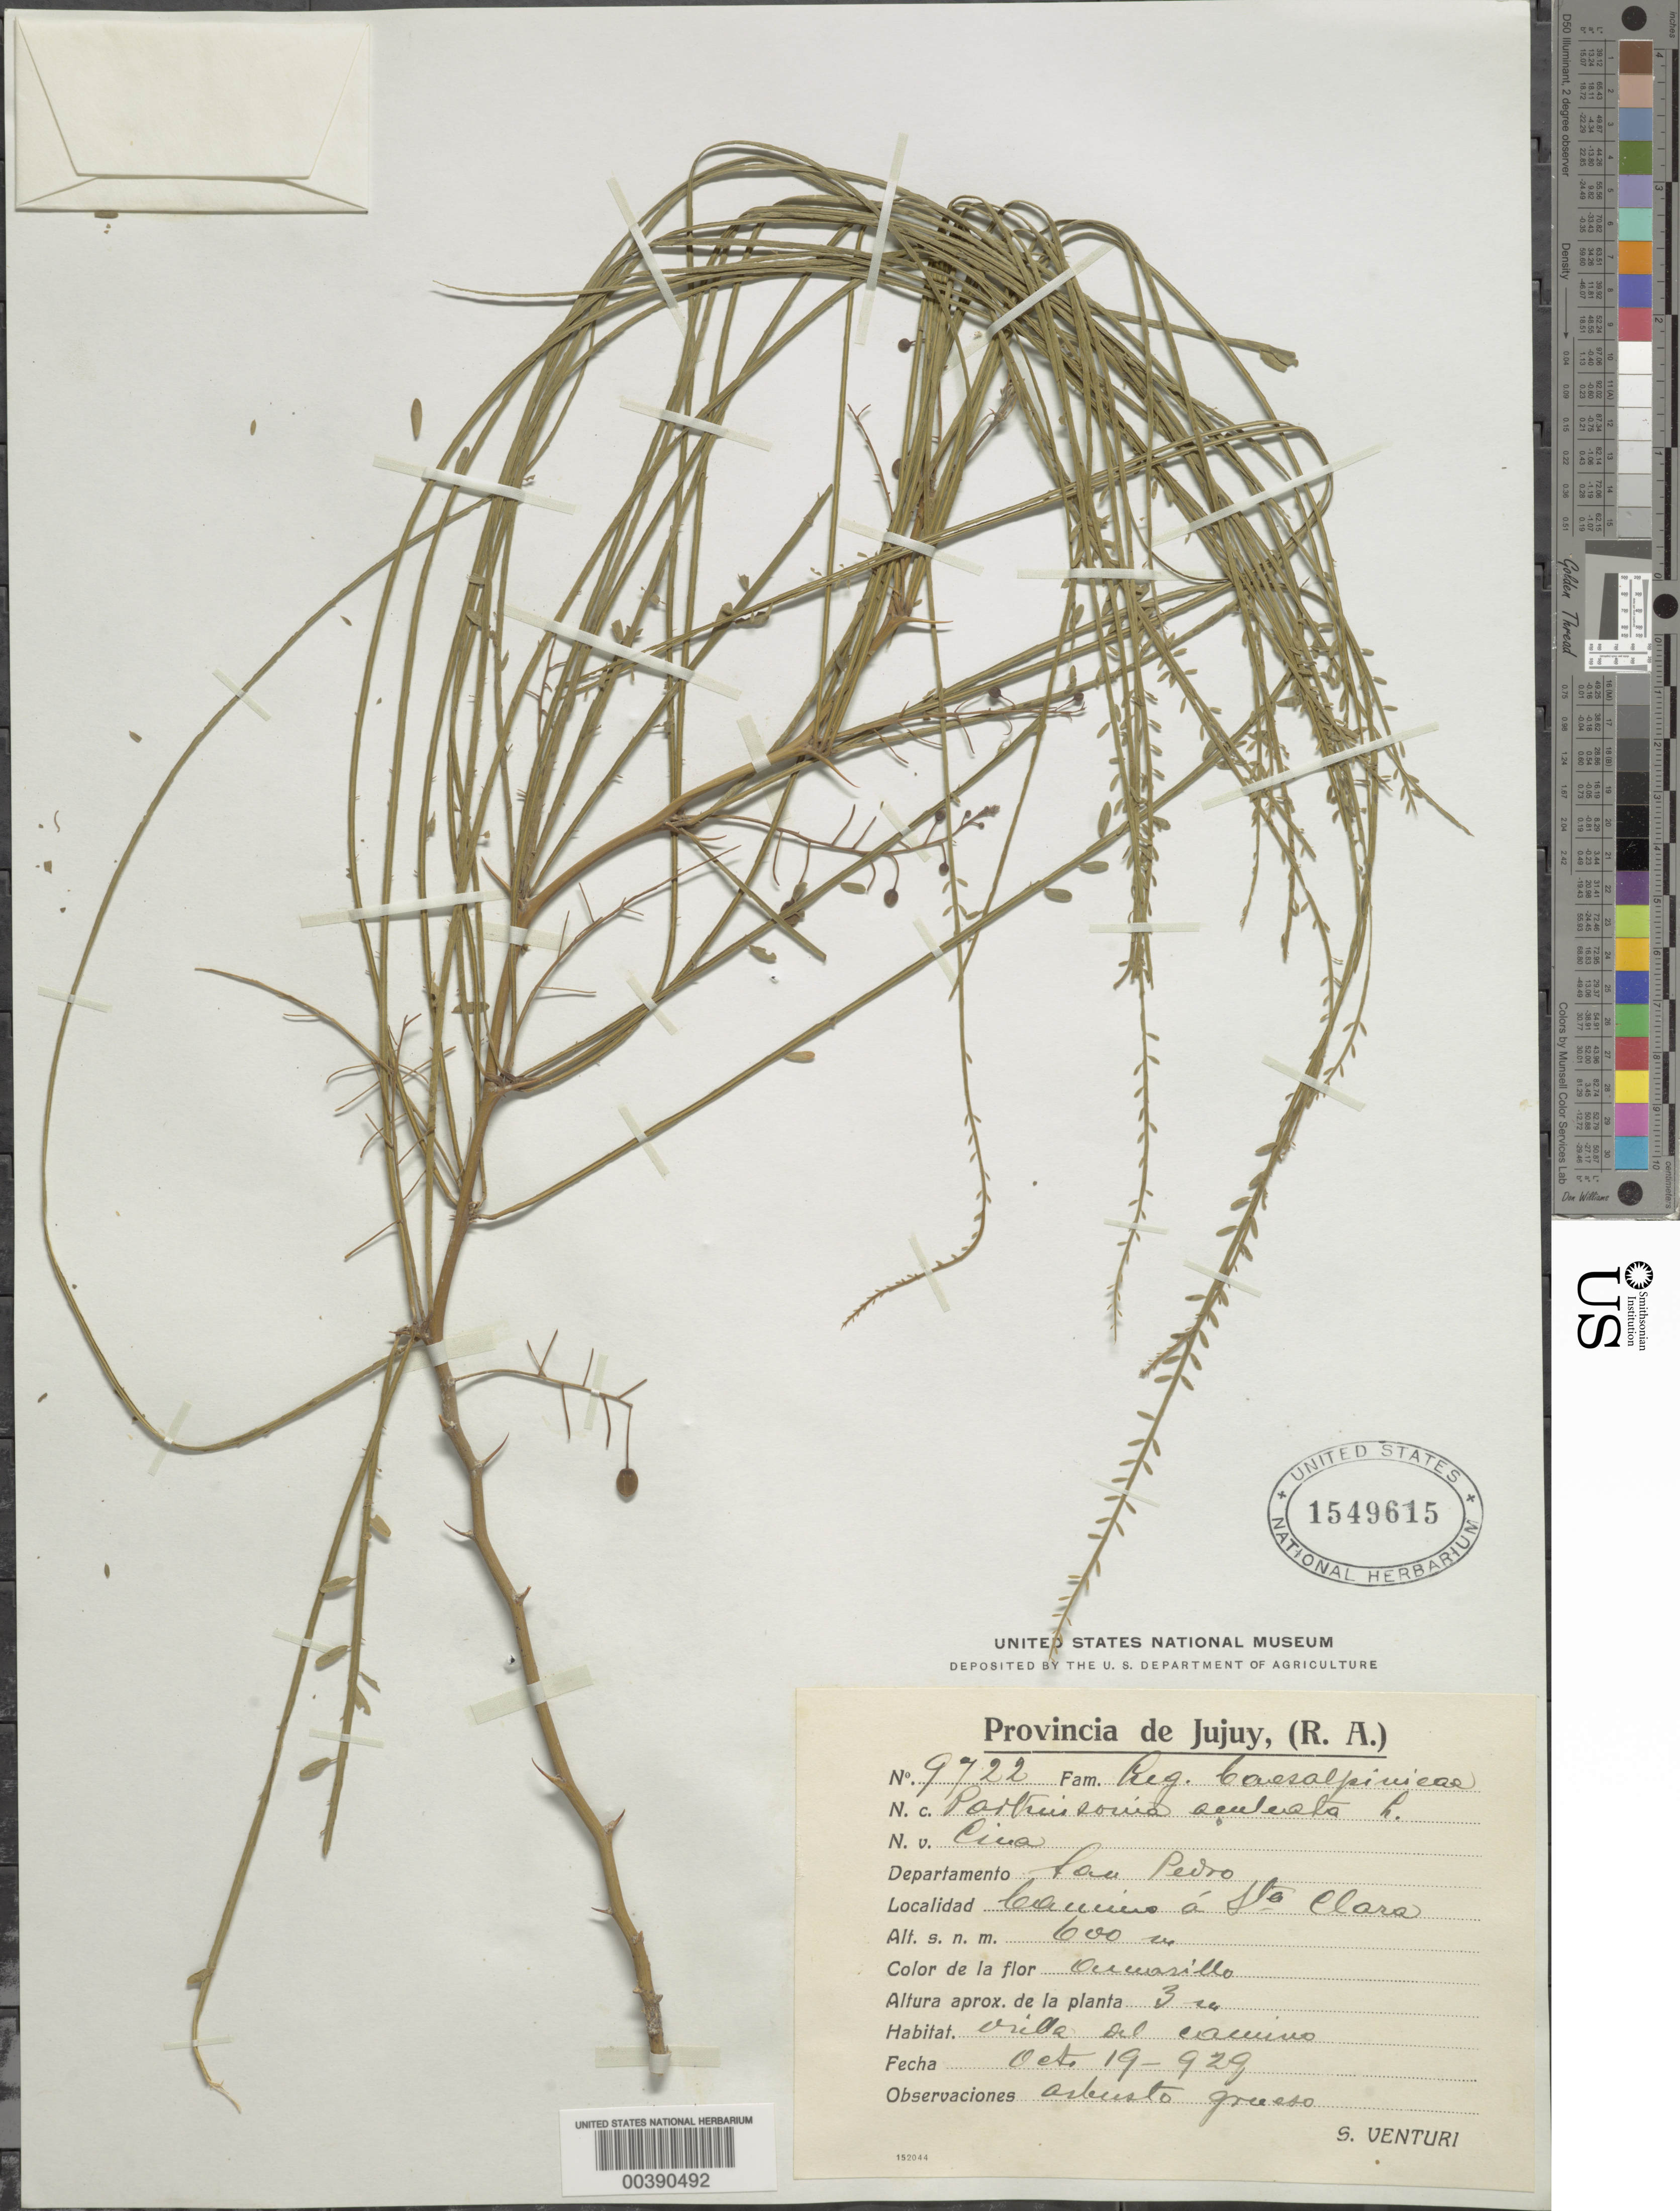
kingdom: Plantae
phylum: Tracheophyta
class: Magnoliopsida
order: Fabales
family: Fabaceae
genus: Parkinsonia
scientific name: Parkinsonia aculeata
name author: L.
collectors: S. Venturi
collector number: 9722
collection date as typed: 19 Oct 1929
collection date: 1929-10-19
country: Argentina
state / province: Jujuy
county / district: San Pedro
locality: Camino a Sta. Clara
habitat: Orilla del camino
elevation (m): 600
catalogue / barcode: US 1549615